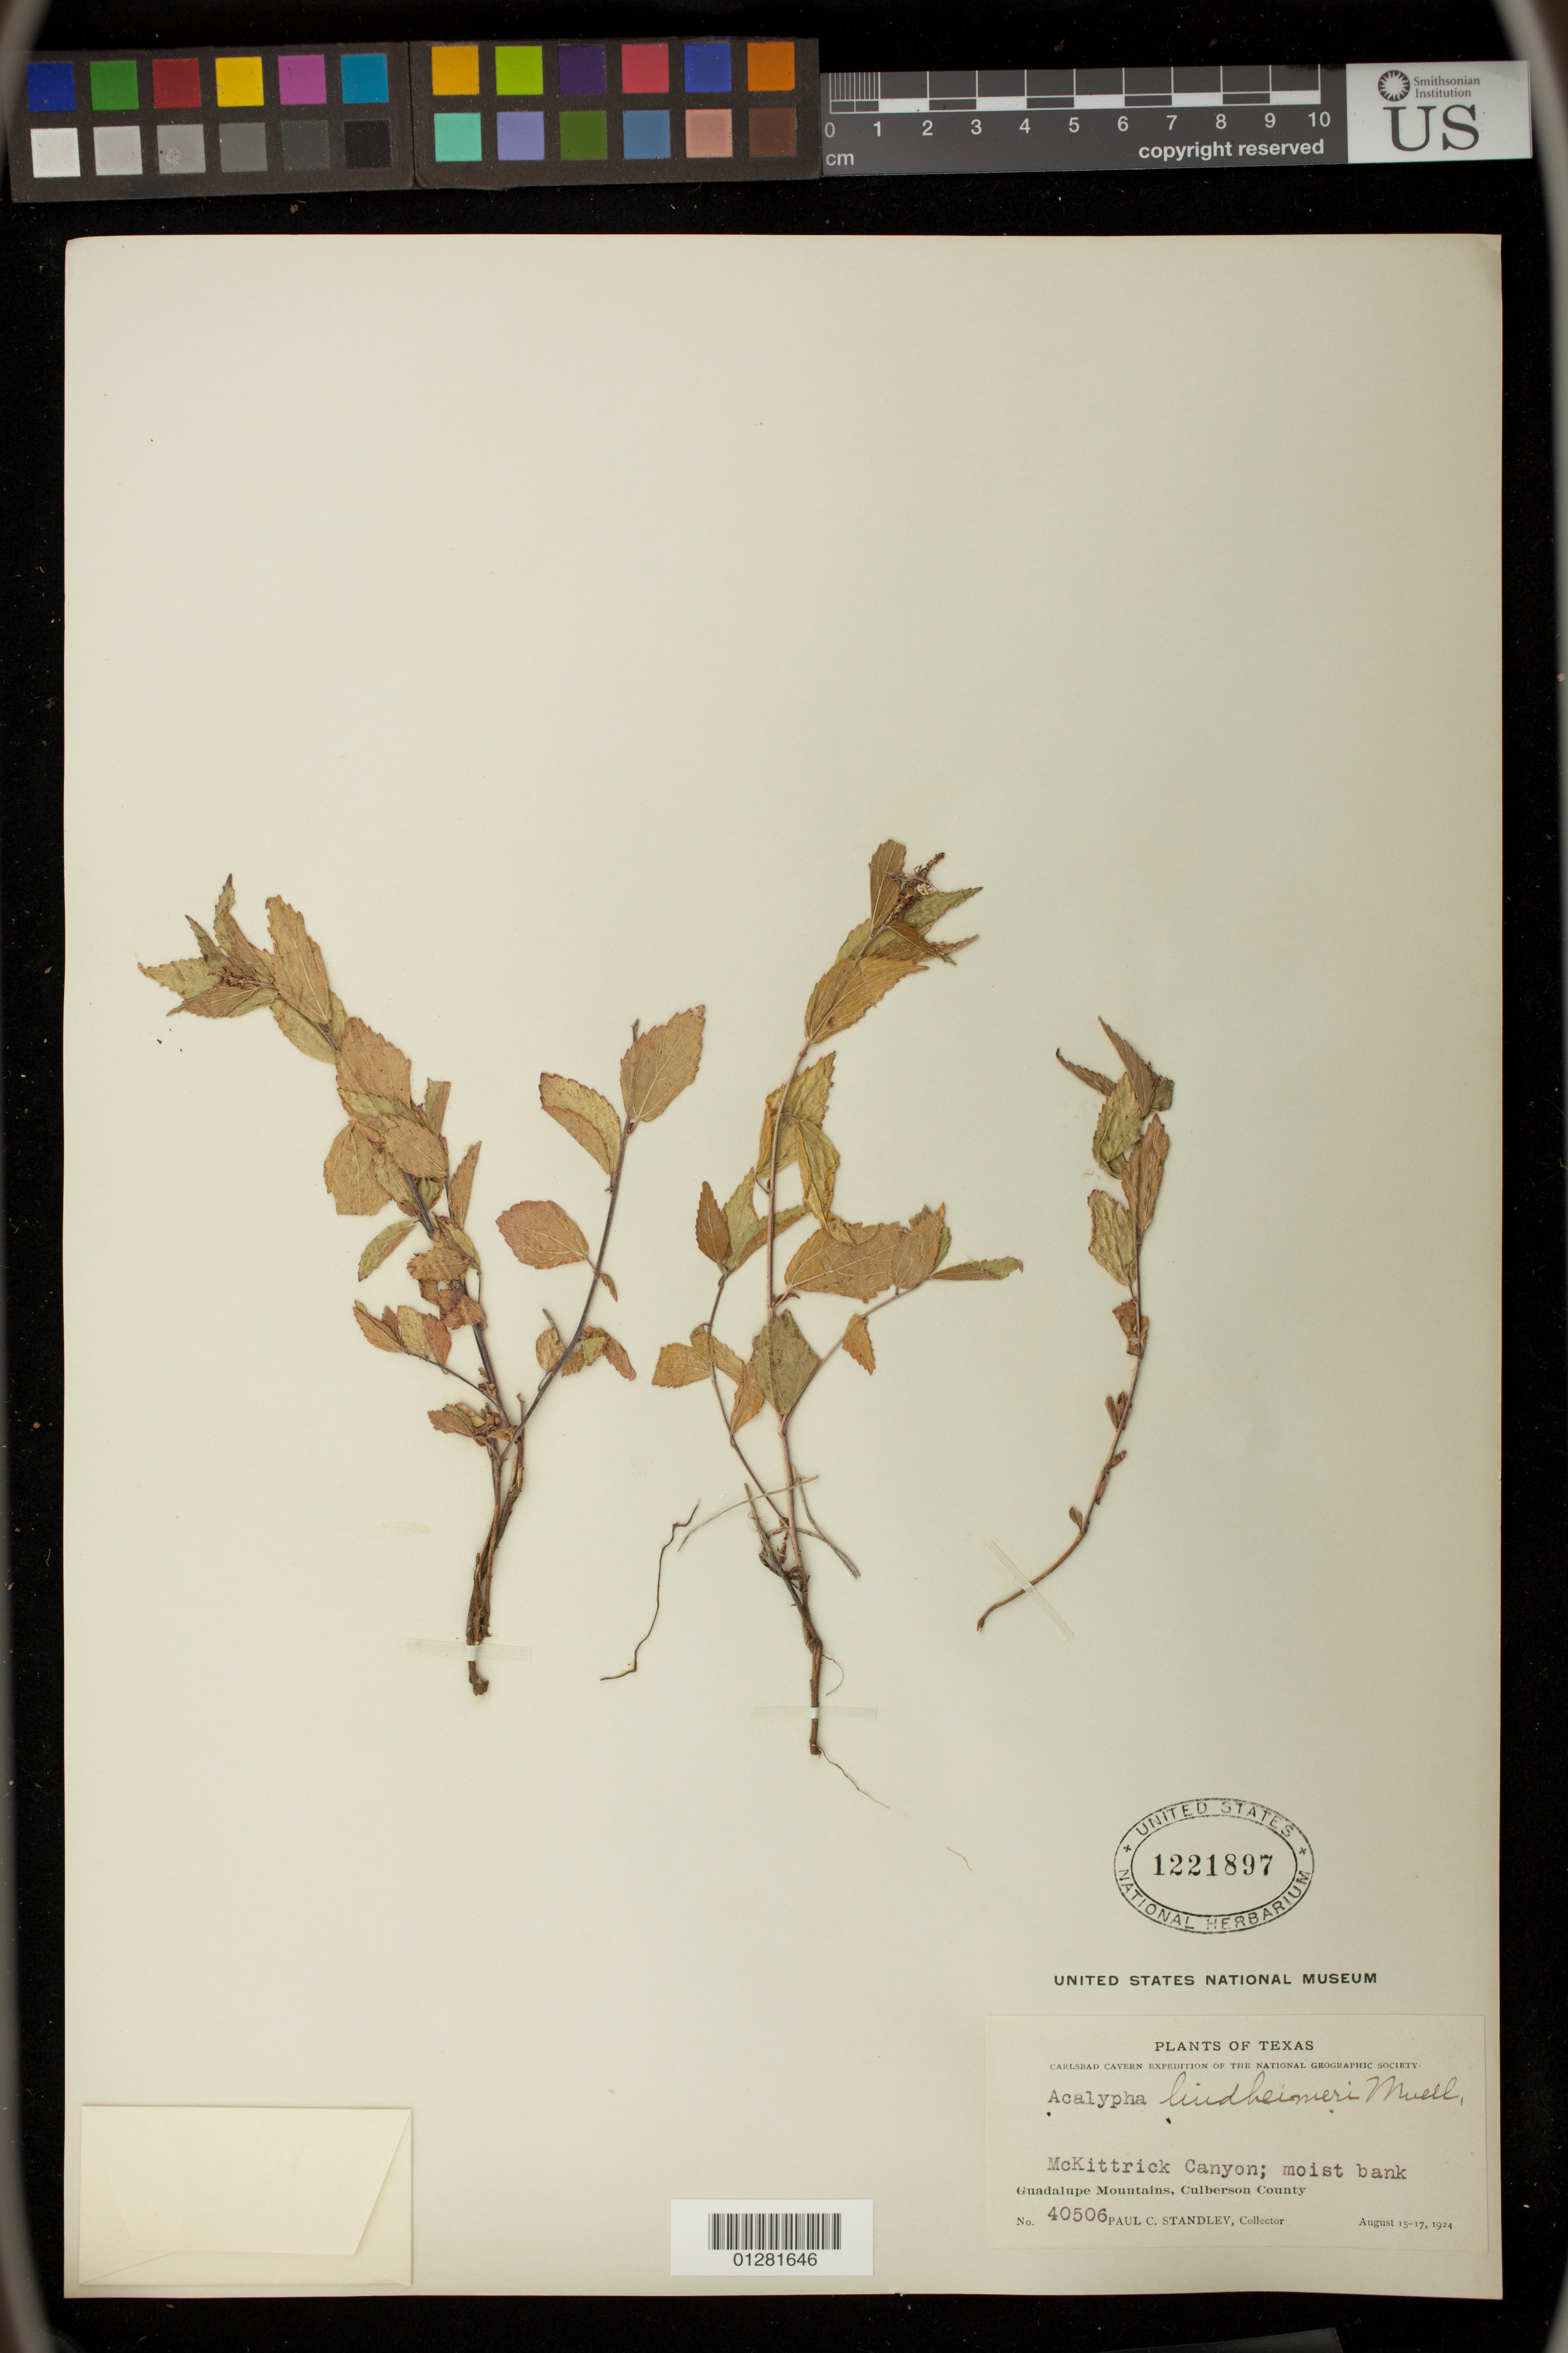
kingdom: Plantae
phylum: Tracheophyta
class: Magnoliopsida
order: Malpighiales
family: Euphorbiaceae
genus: Acalypha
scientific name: Acalypha lindheimeri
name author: Müll. Arg.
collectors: P. C. Standley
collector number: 40506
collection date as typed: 15 Aug 1924 to 17 Aug 1924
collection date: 1924-08-15/1924-08-17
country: United States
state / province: Texas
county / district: Culberson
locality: McKittrick Canyon, Guadalupe Mountains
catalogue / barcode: US 1221897